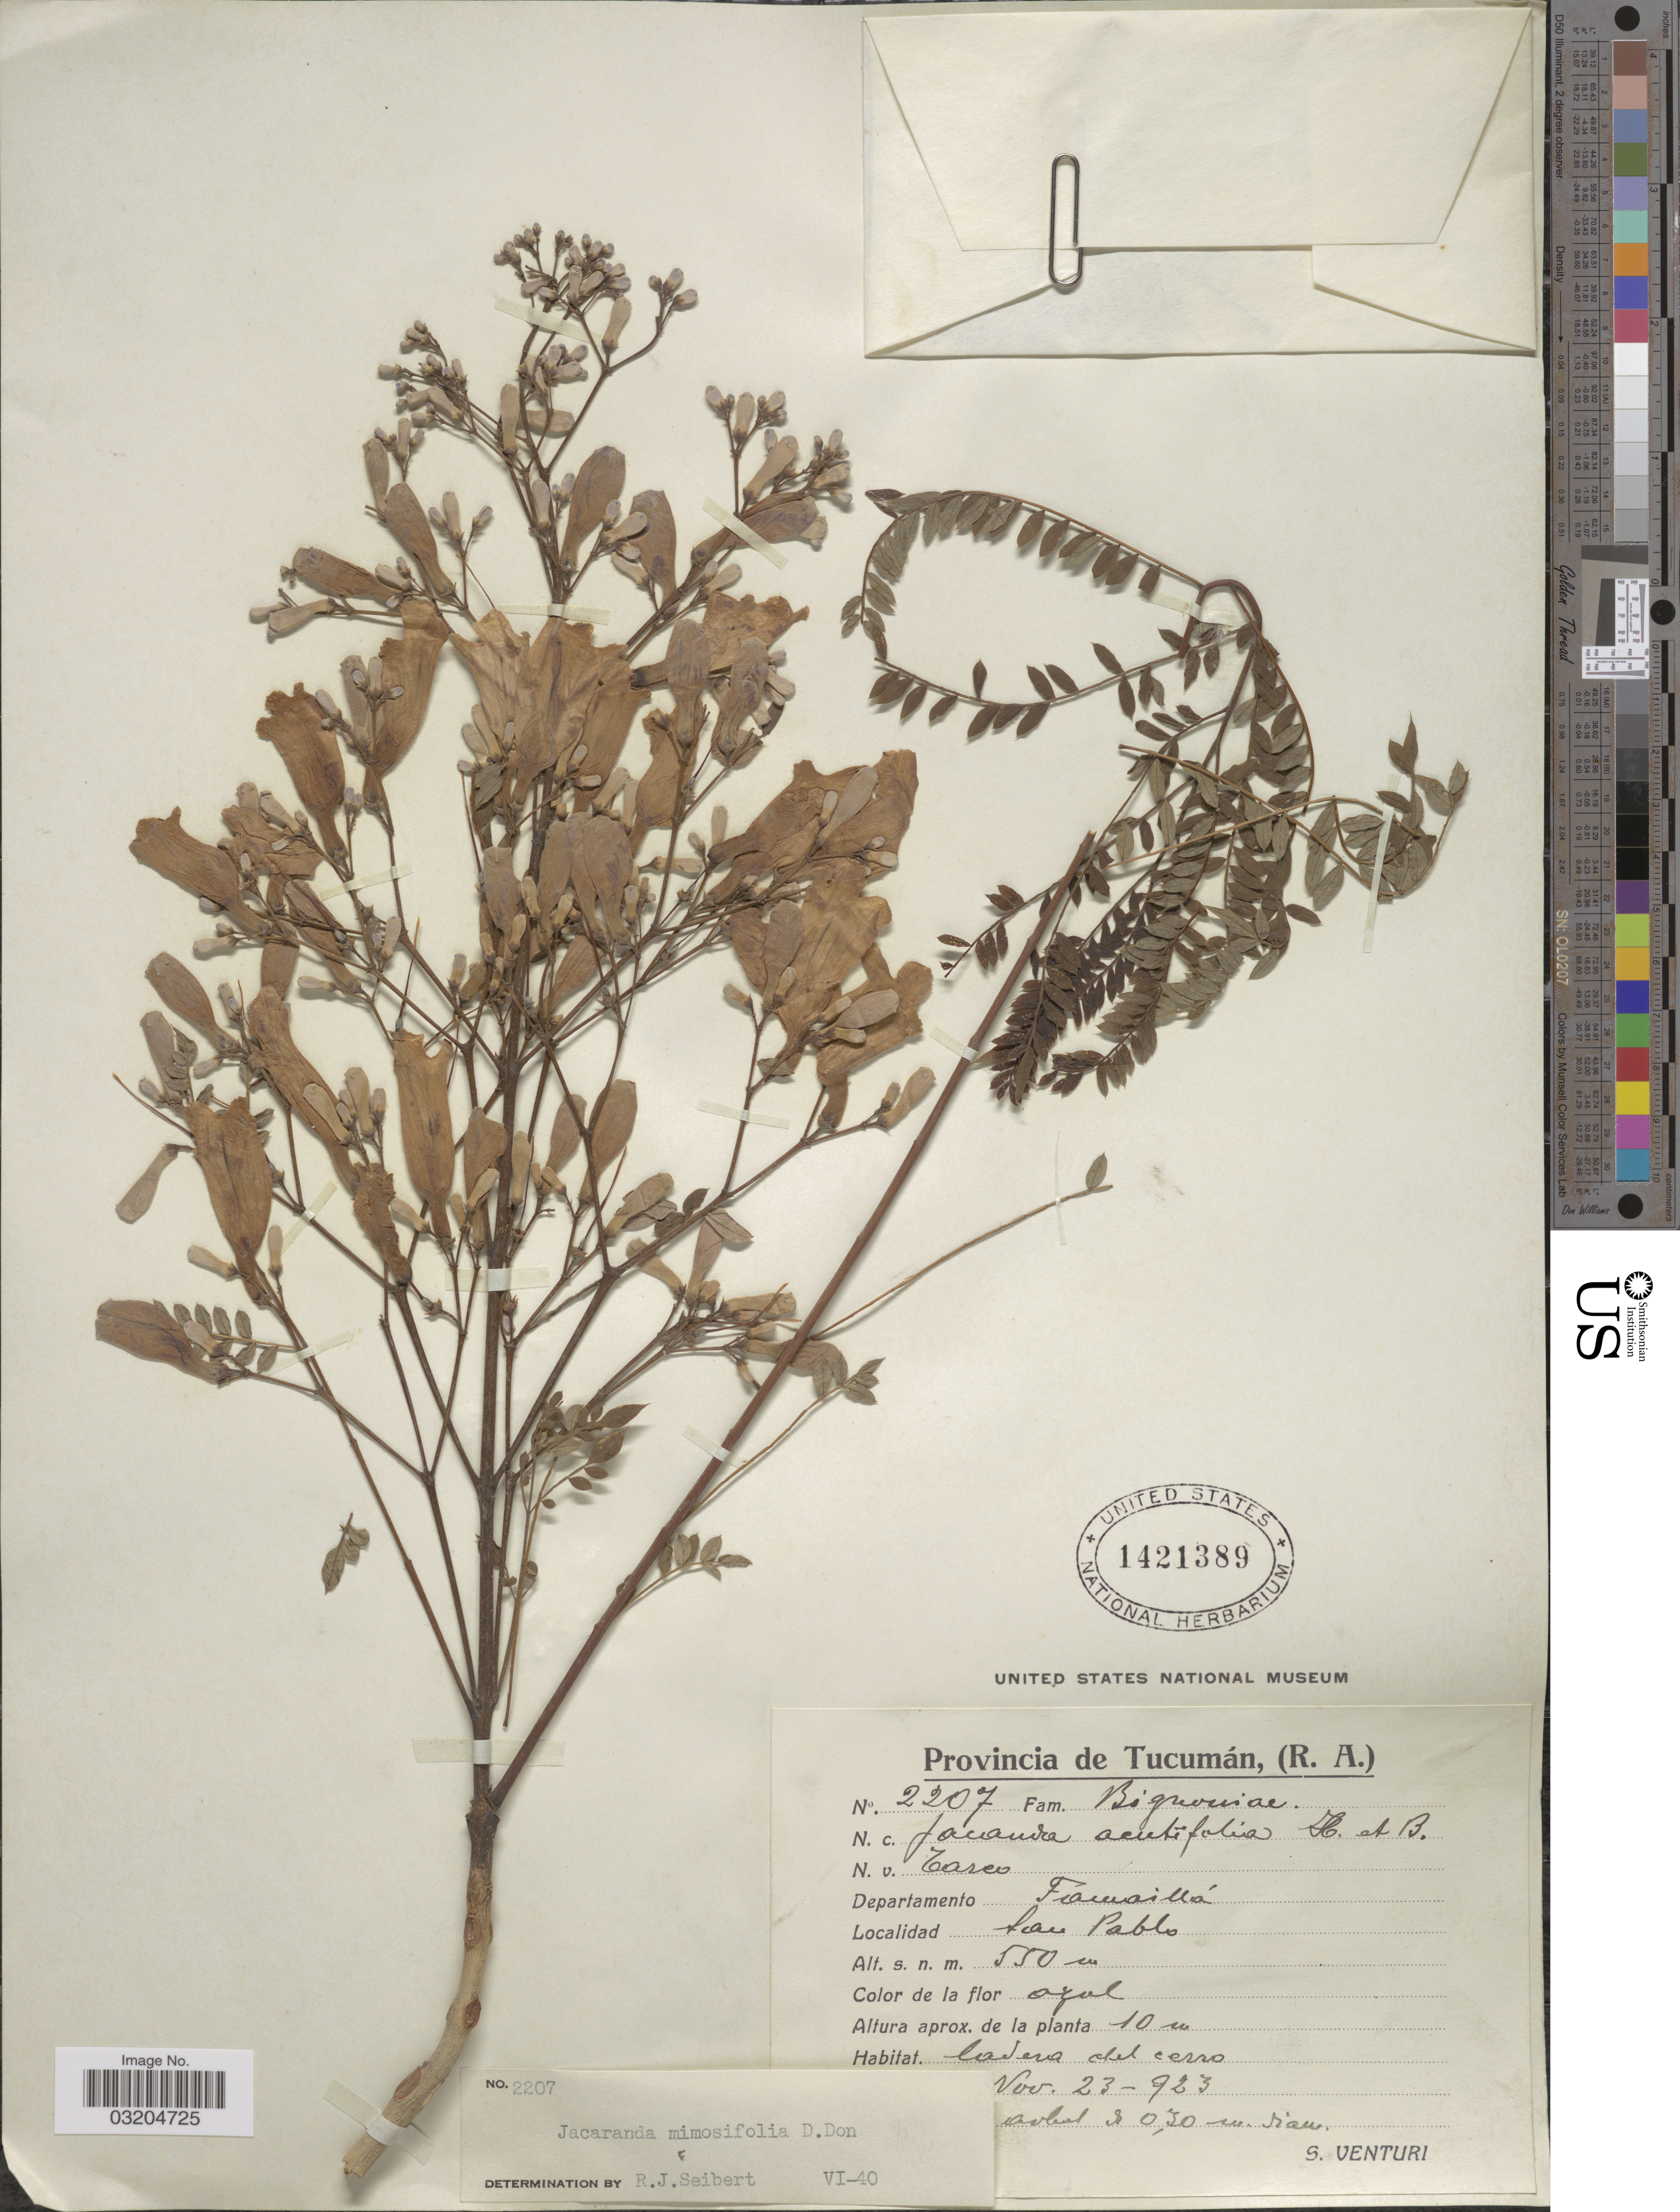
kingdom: Plantae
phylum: Tracheophyta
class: Magnoliopsida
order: Lamiales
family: Bignoniaceae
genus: Jacaranda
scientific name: Jacaranda mimosifolia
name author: D. Don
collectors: S. Venturi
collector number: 2207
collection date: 1923-11-23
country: Argentina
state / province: Tucuman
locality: Departamento Famaillá, San Pablo.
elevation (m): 550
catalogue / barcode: US 1421389